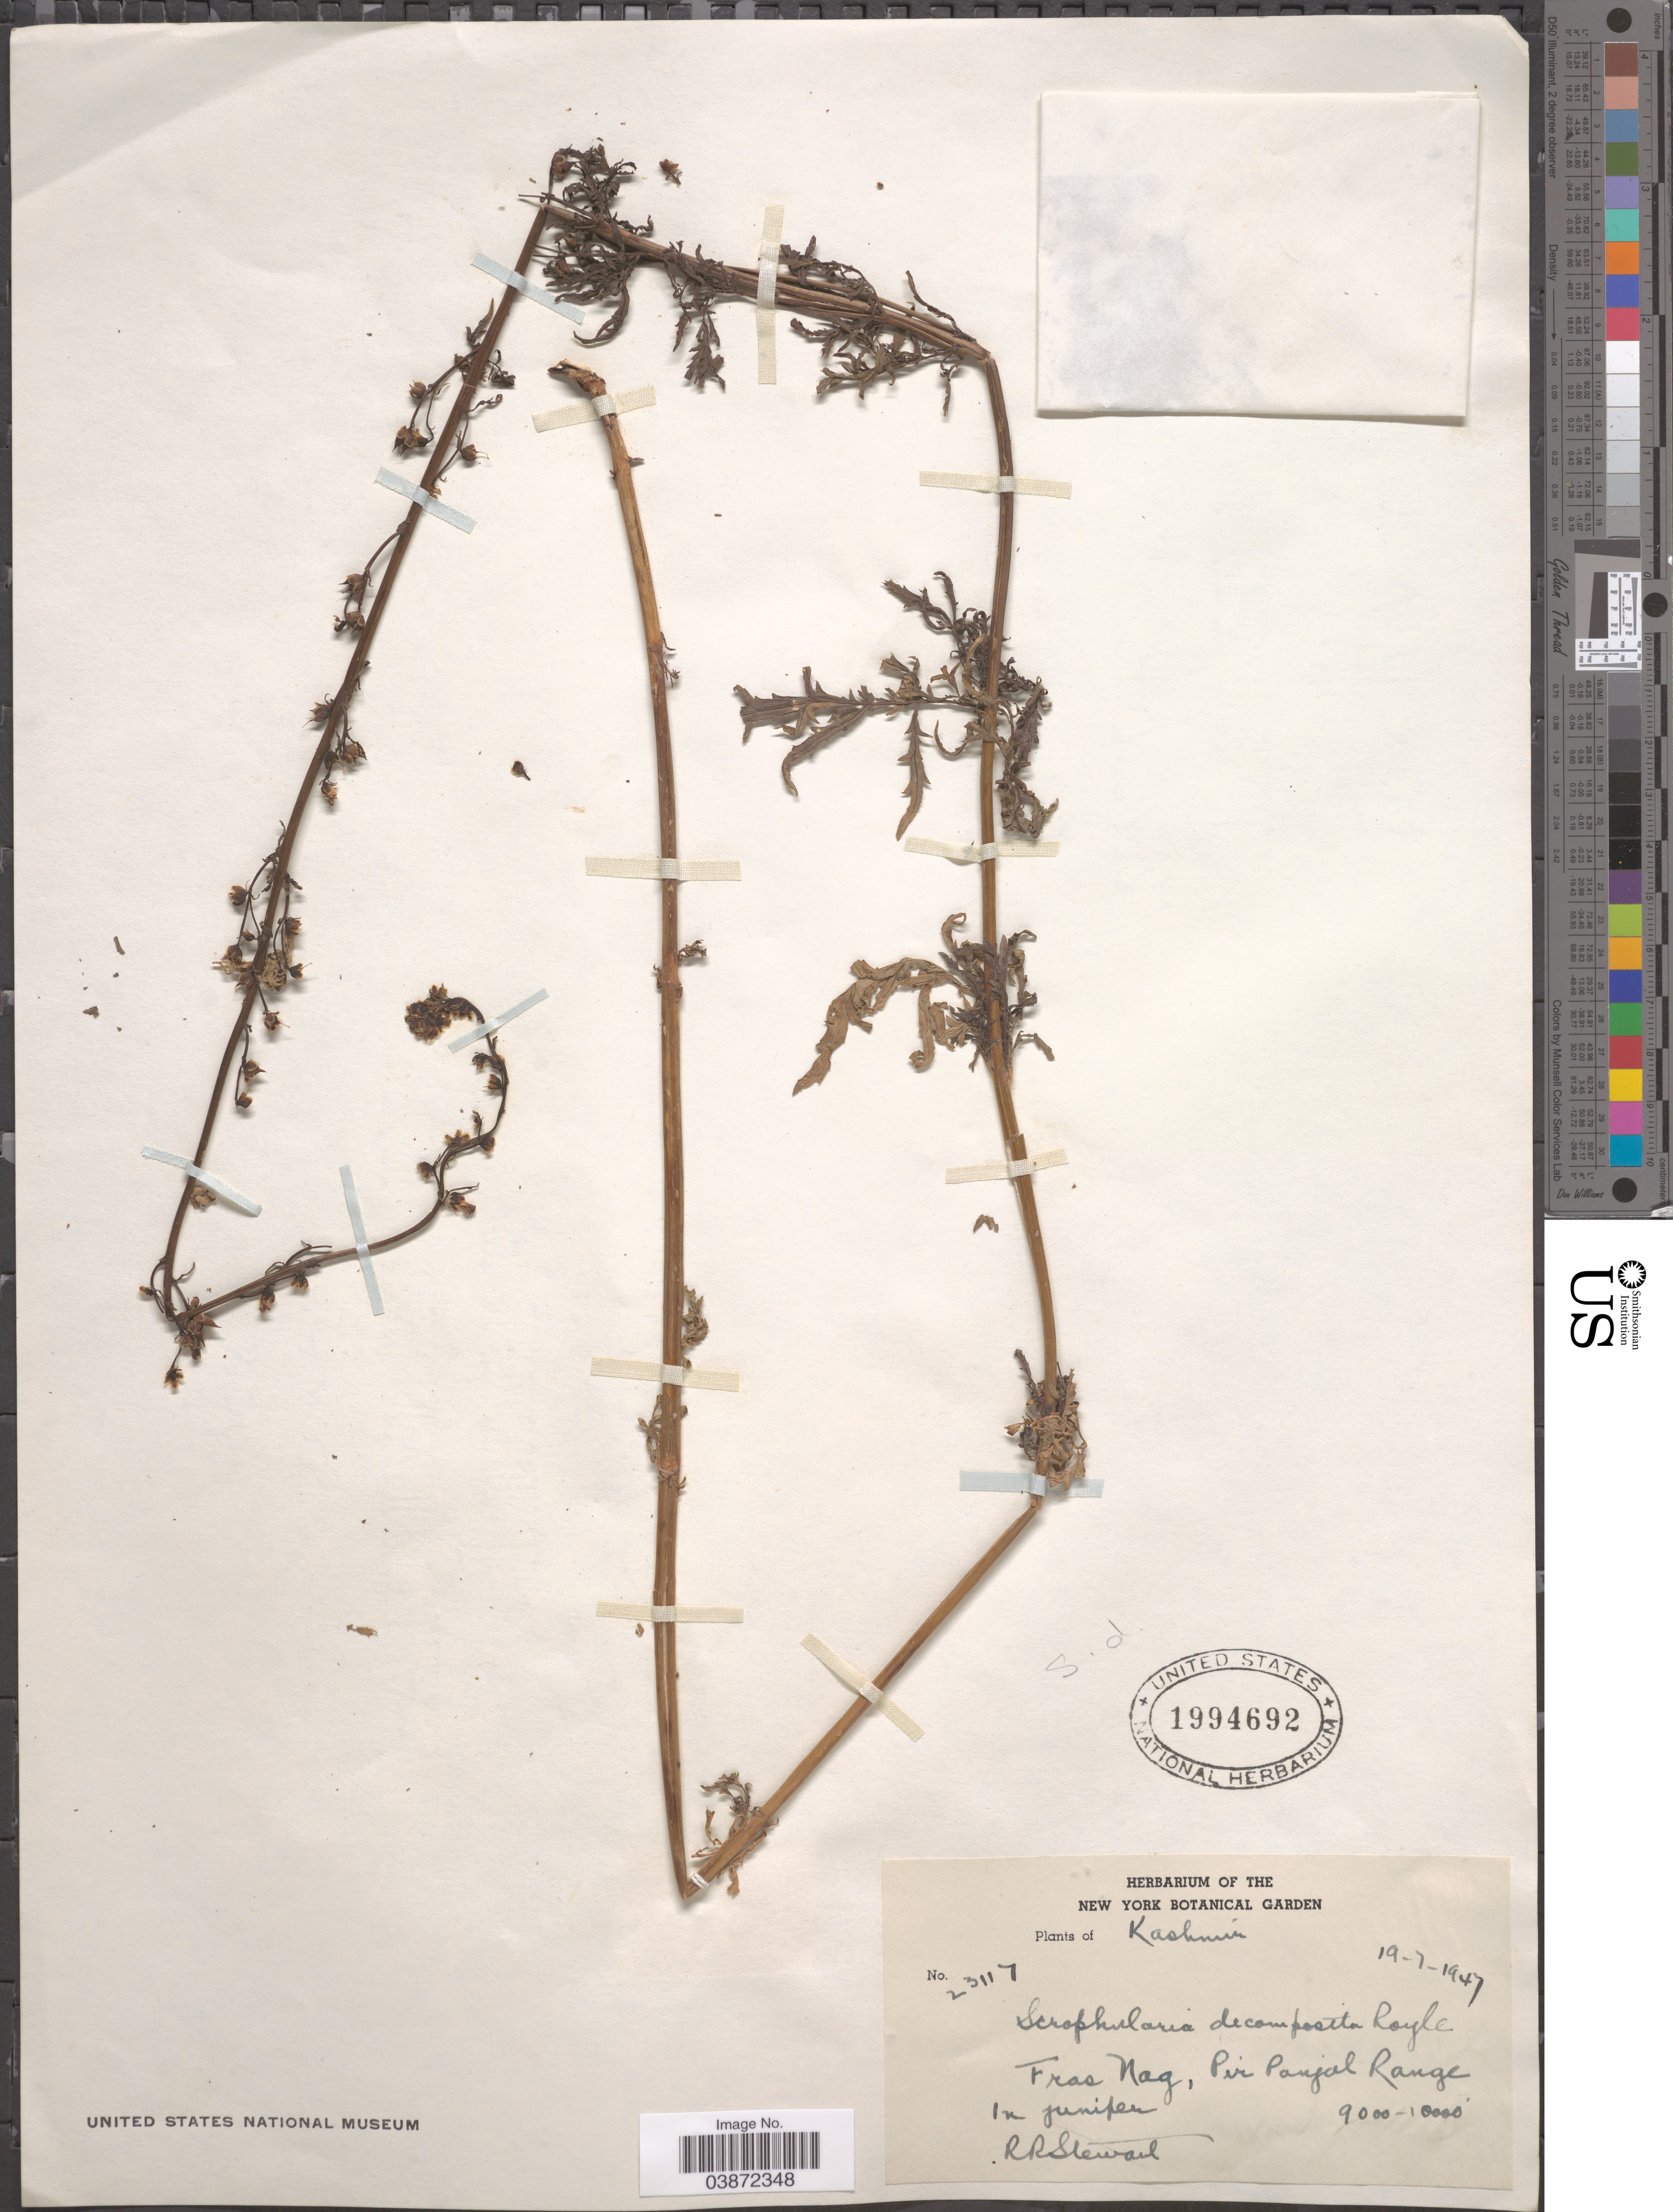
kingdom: Plantae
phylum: Tracheophyta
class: Magnoliopsida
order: Lamiales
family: Scrophulariaceae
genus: Scrophularia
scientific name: Scrophularia decomposita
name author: Royle ex Benth.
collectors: R. Stewart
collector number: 23117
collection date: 1947-07-19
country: India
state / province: Jammu and Kashmir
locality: Kashmir. Fras Nag, Pir Panjal Range. In juniper.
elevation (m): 2743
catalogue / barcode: US 1994692